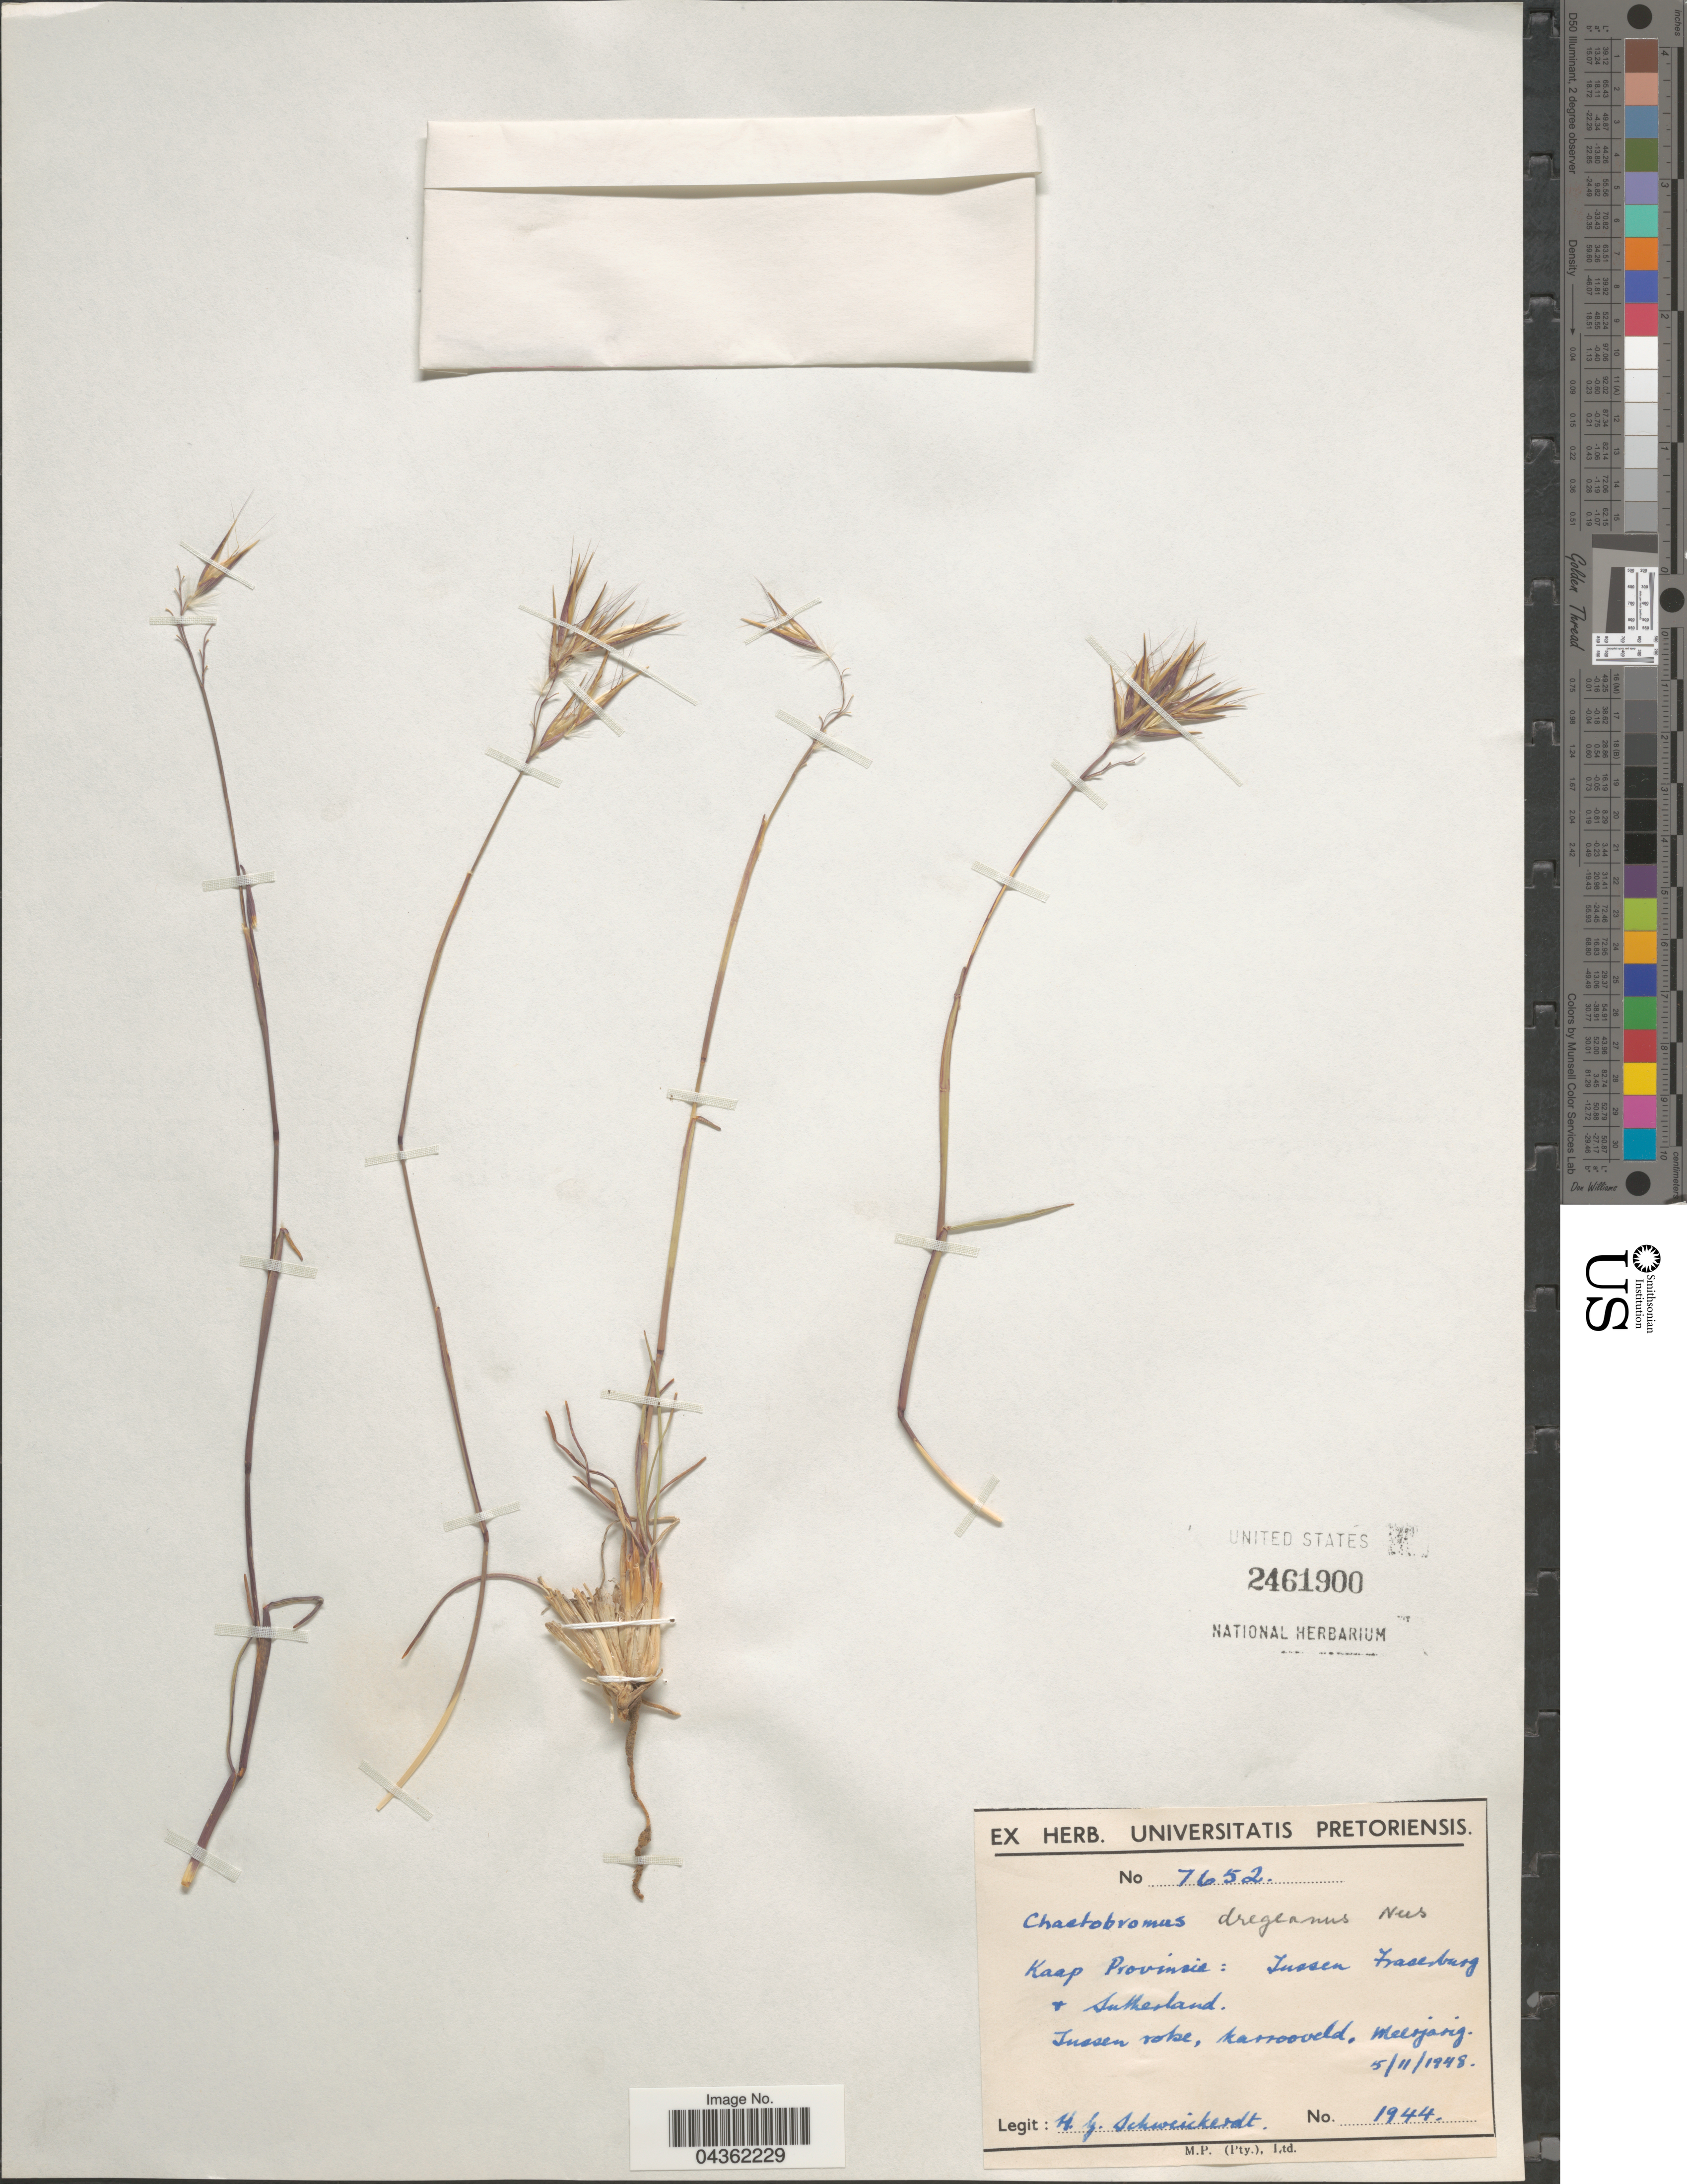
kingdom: Plantae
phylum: Tracheophyta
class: Liliopsida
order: Poales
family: Poaceae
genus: Chaetobromus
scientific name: Chaetobromus involucratus subsp. dregeanus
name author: (Nees) Verboom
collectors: H. Schweickerdt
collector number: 1944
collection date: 1948-11-05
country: South Africa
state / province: Northern Cape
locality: Kaap Provinsie: Tussen Fraseburg + Sutherland.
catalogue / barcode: US 2461900